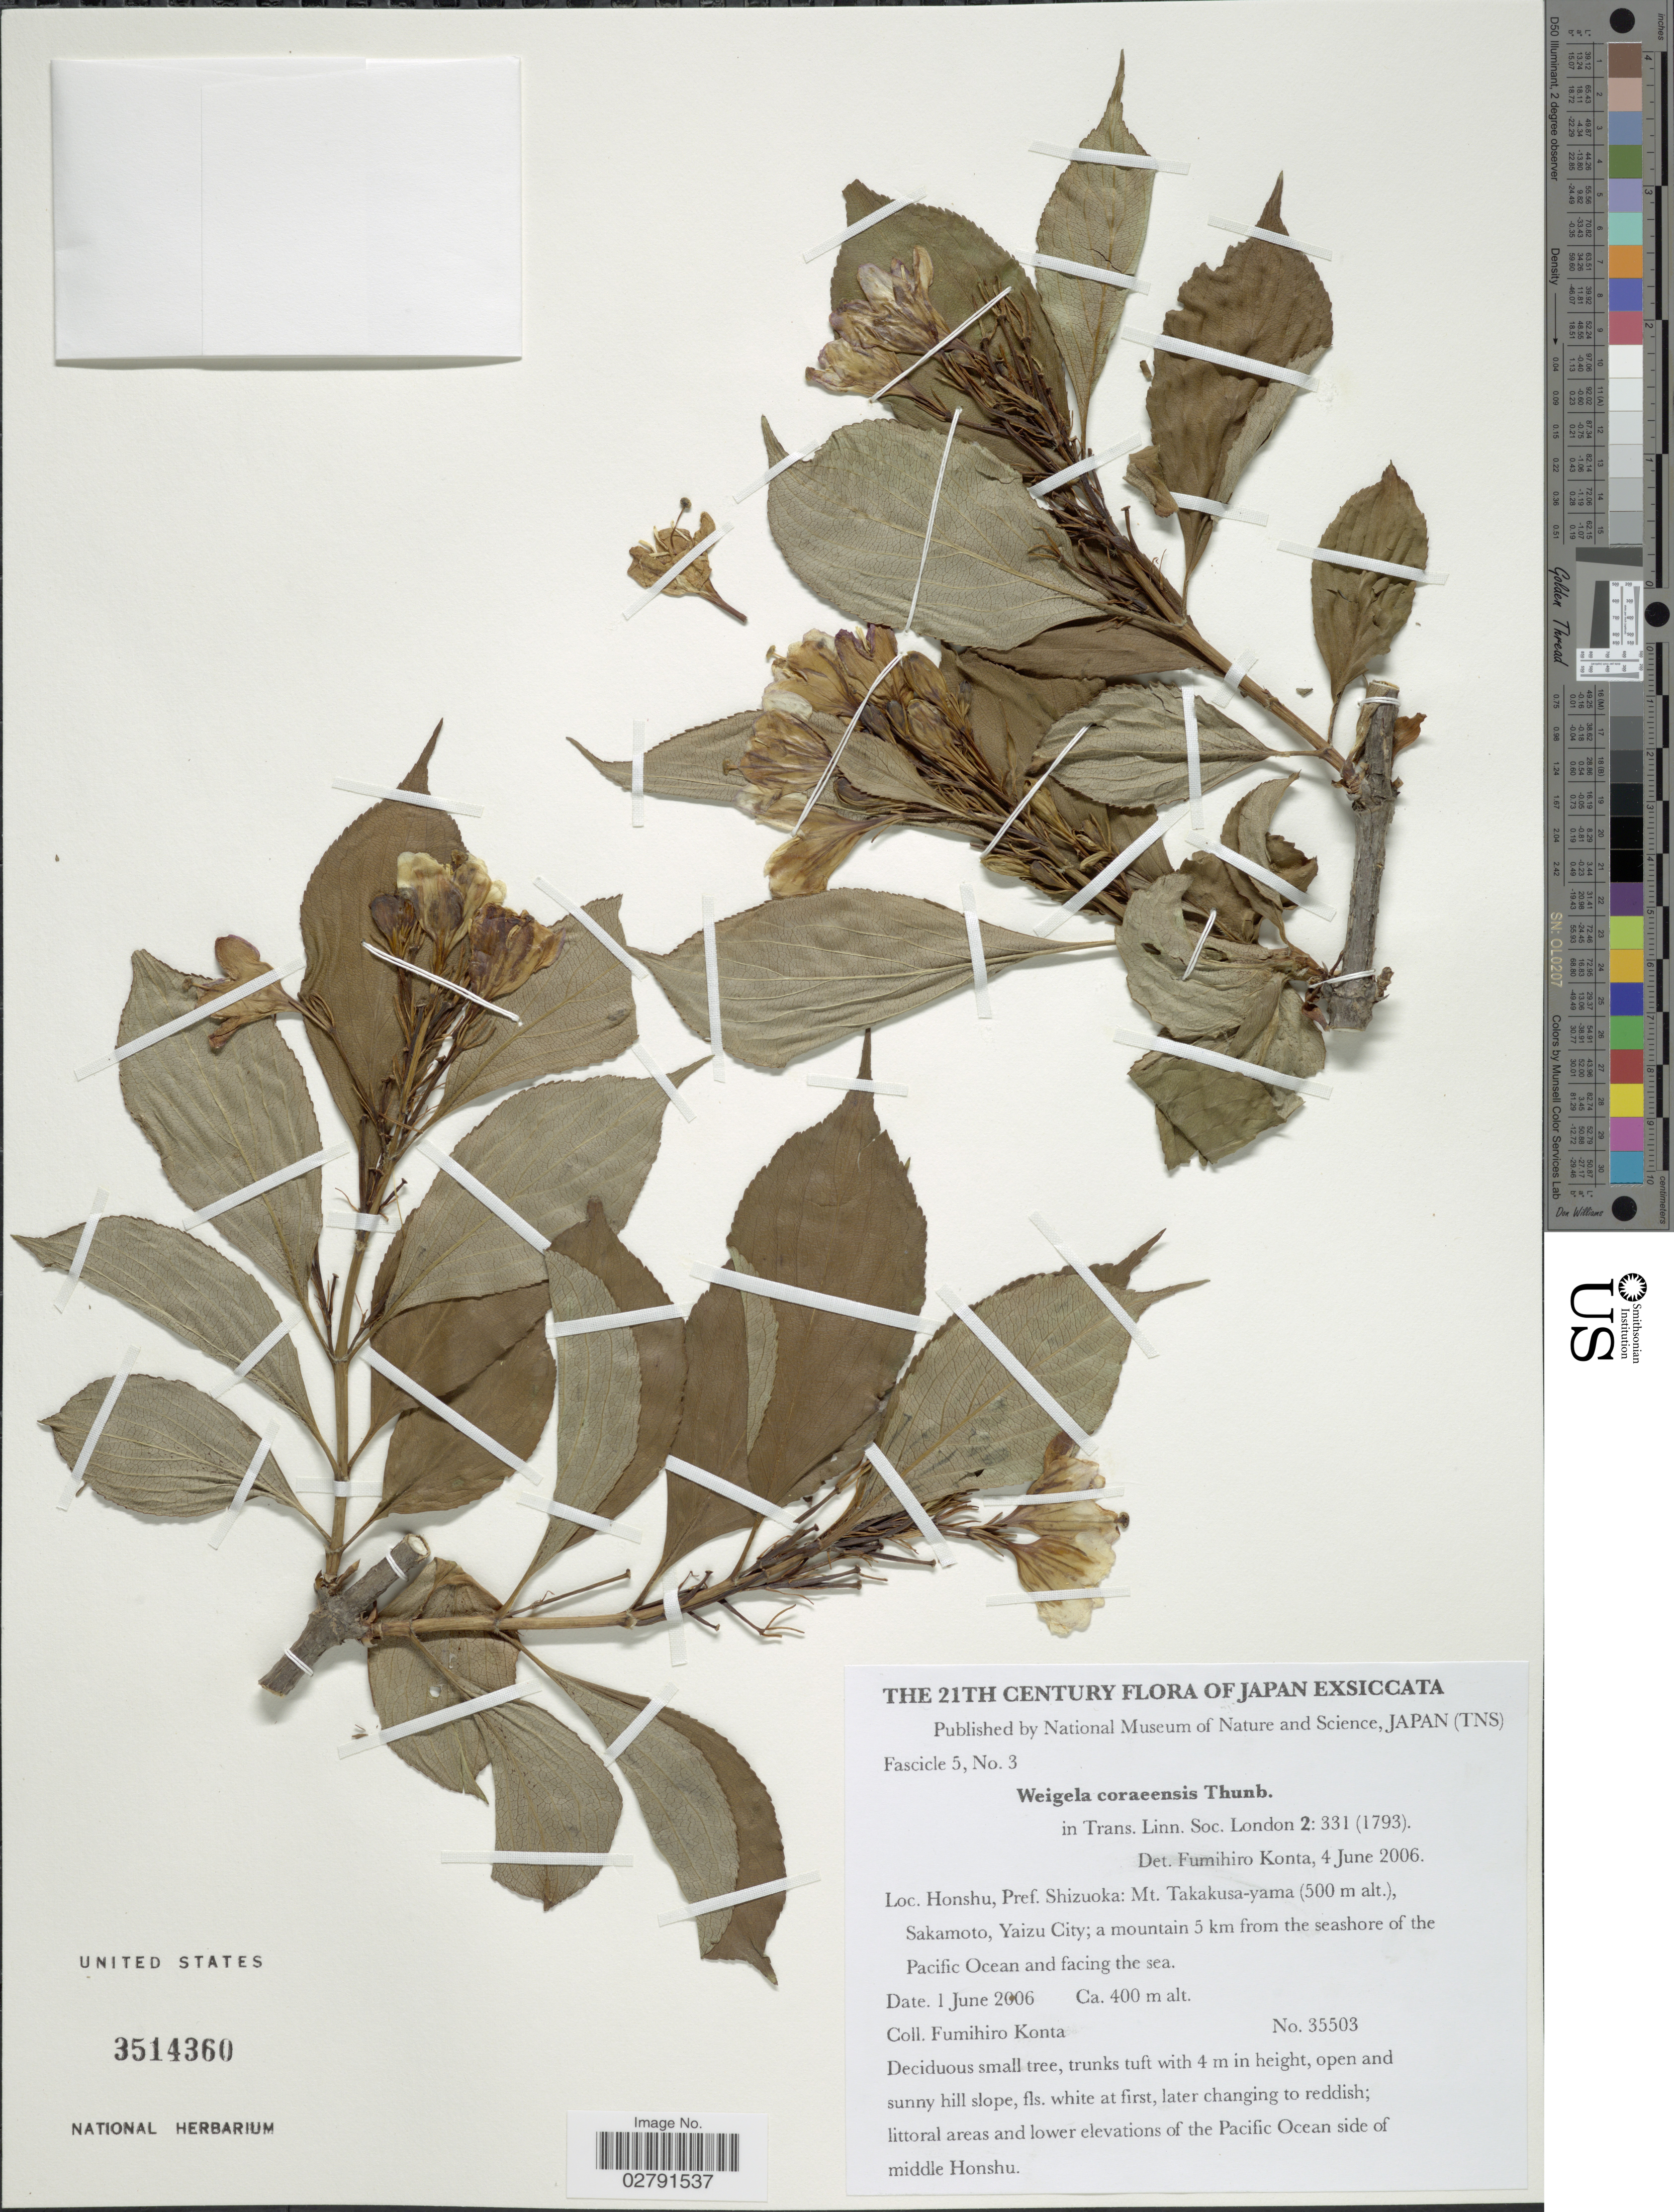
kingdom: Plantae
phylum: Tracheophyta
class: Magnoliopsida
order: Dipsacales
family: Caprifoliaceae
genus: Diervilla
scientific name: Diervilla coraeensis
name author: (Thunb.) DC.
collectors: F. Konta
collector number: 35503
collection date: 2006-06-01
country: Japan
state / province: Sizuoka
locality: Honshu, Pref. Shizuoka: Mt Takakusa-yama (500 m), Sakamoto, Yaizu City; a mountain 5 km from the seashore of the Pacific Ocean and facing the sea.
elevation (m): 400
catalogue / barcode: US 3514360